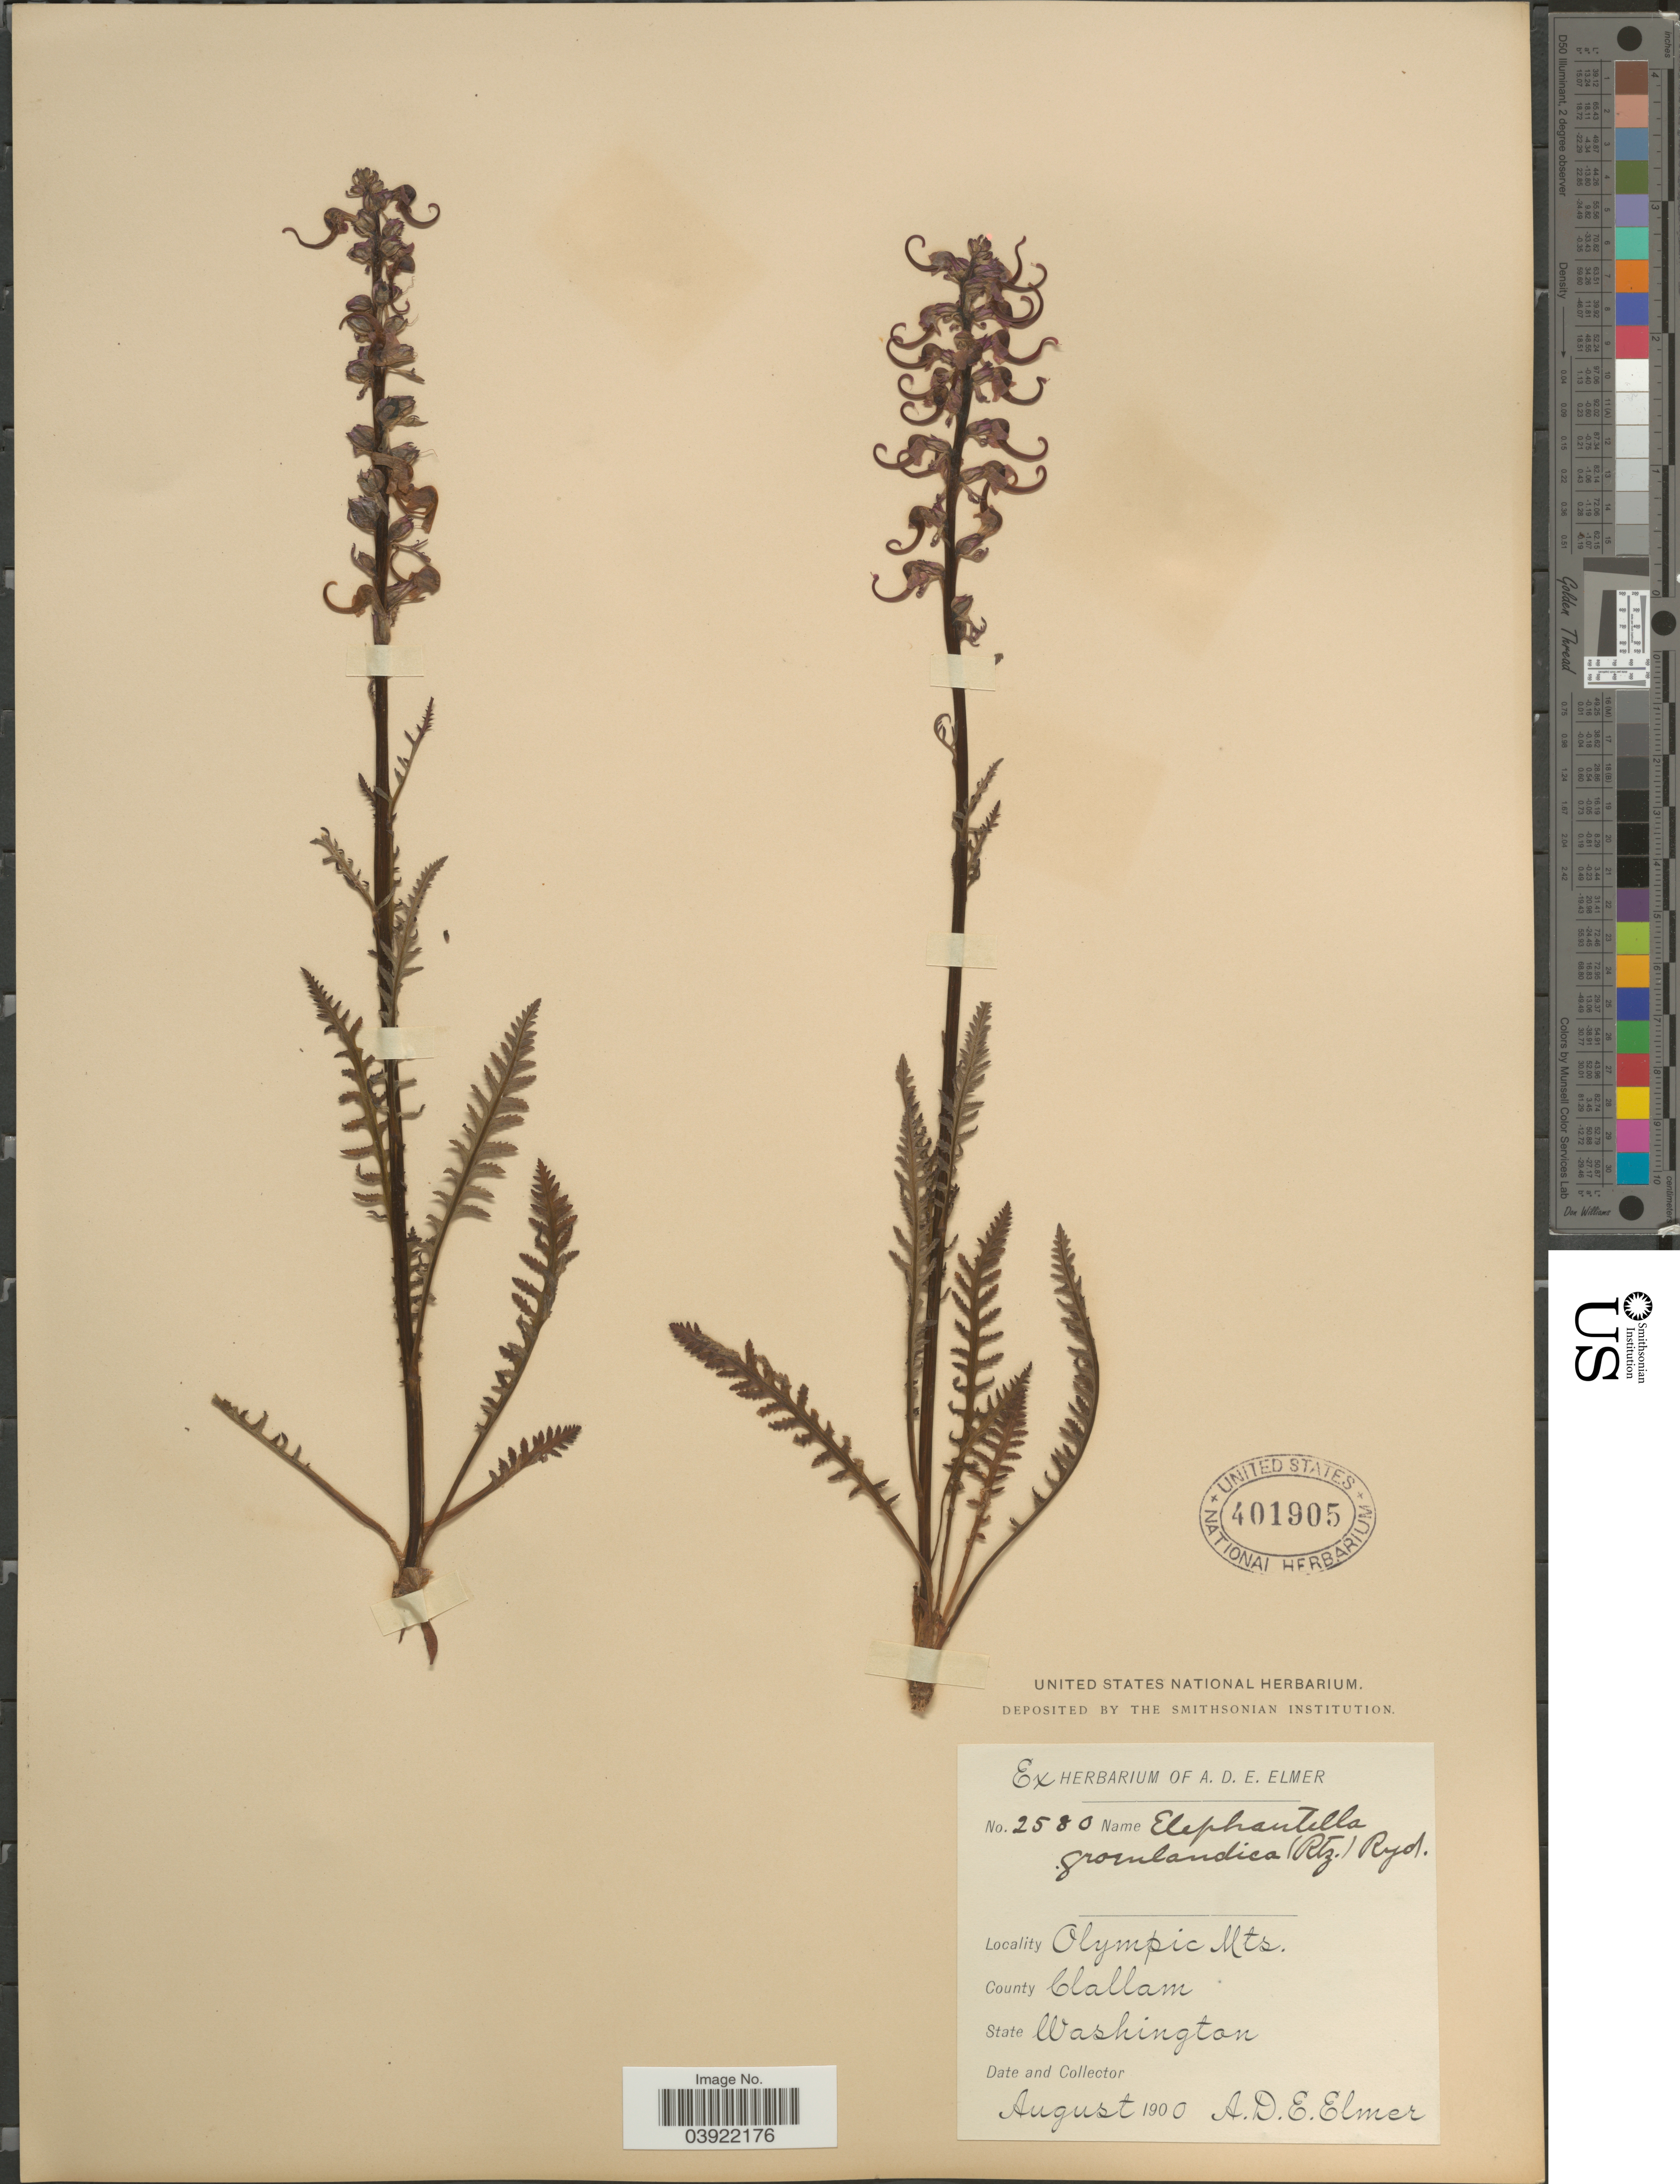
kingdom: Plantae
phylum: Tracheophyta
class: Magnoliopsida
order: Lamiales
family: Orobanchaceae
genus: Pedicularis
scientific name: Pedicularis groenlandica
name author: Retz.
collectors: A. D. E. Elmer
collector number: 2580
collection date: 1900-08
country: United States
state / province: Washington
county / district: Clallam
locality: Olympic Mts. County Clallam.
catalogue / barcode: US 401905